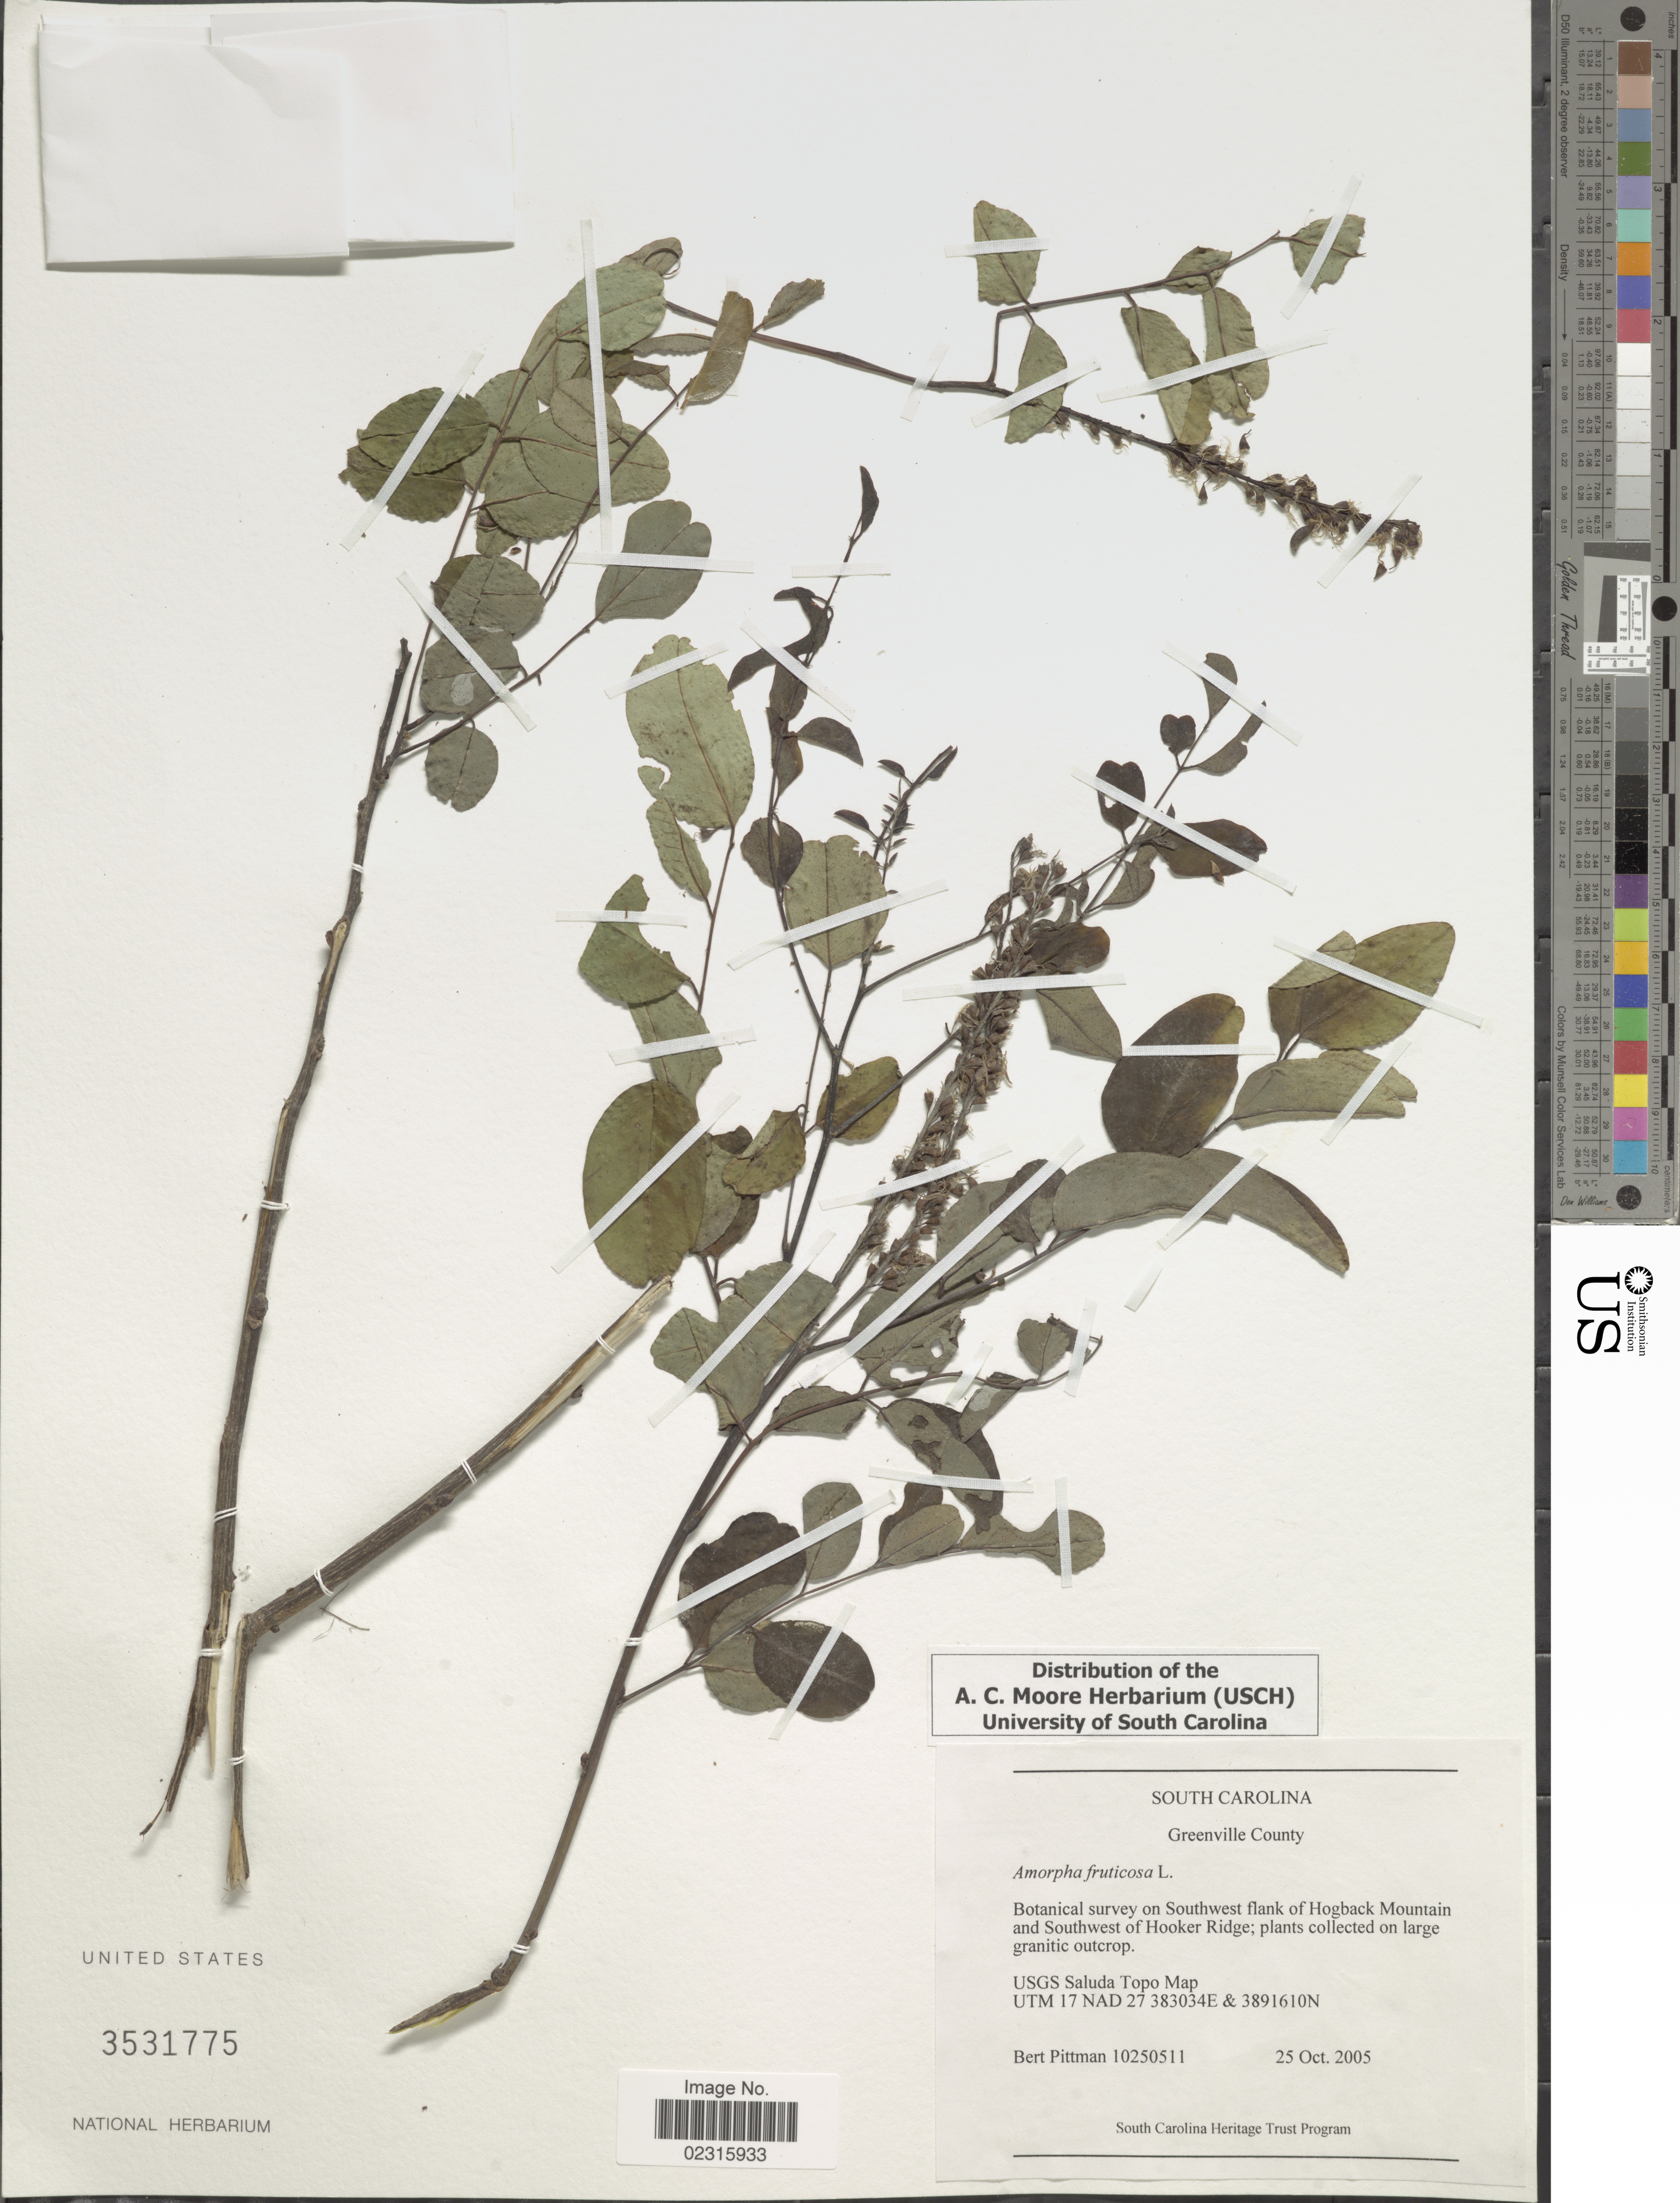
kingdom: Plantae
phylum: Tracheophyta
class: Magnoliopsida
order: Fabales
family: Fabaceae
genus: Amorpha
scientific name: Amorpha fruticosa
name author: L.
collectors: B. Pittman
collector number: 10250511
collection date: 2005-10-25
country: United States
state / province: South Carolina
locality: Botanical survey on Southwest flank of Hogback Mountain and Southwest of Hooker Ridge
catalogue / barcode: US 3531775